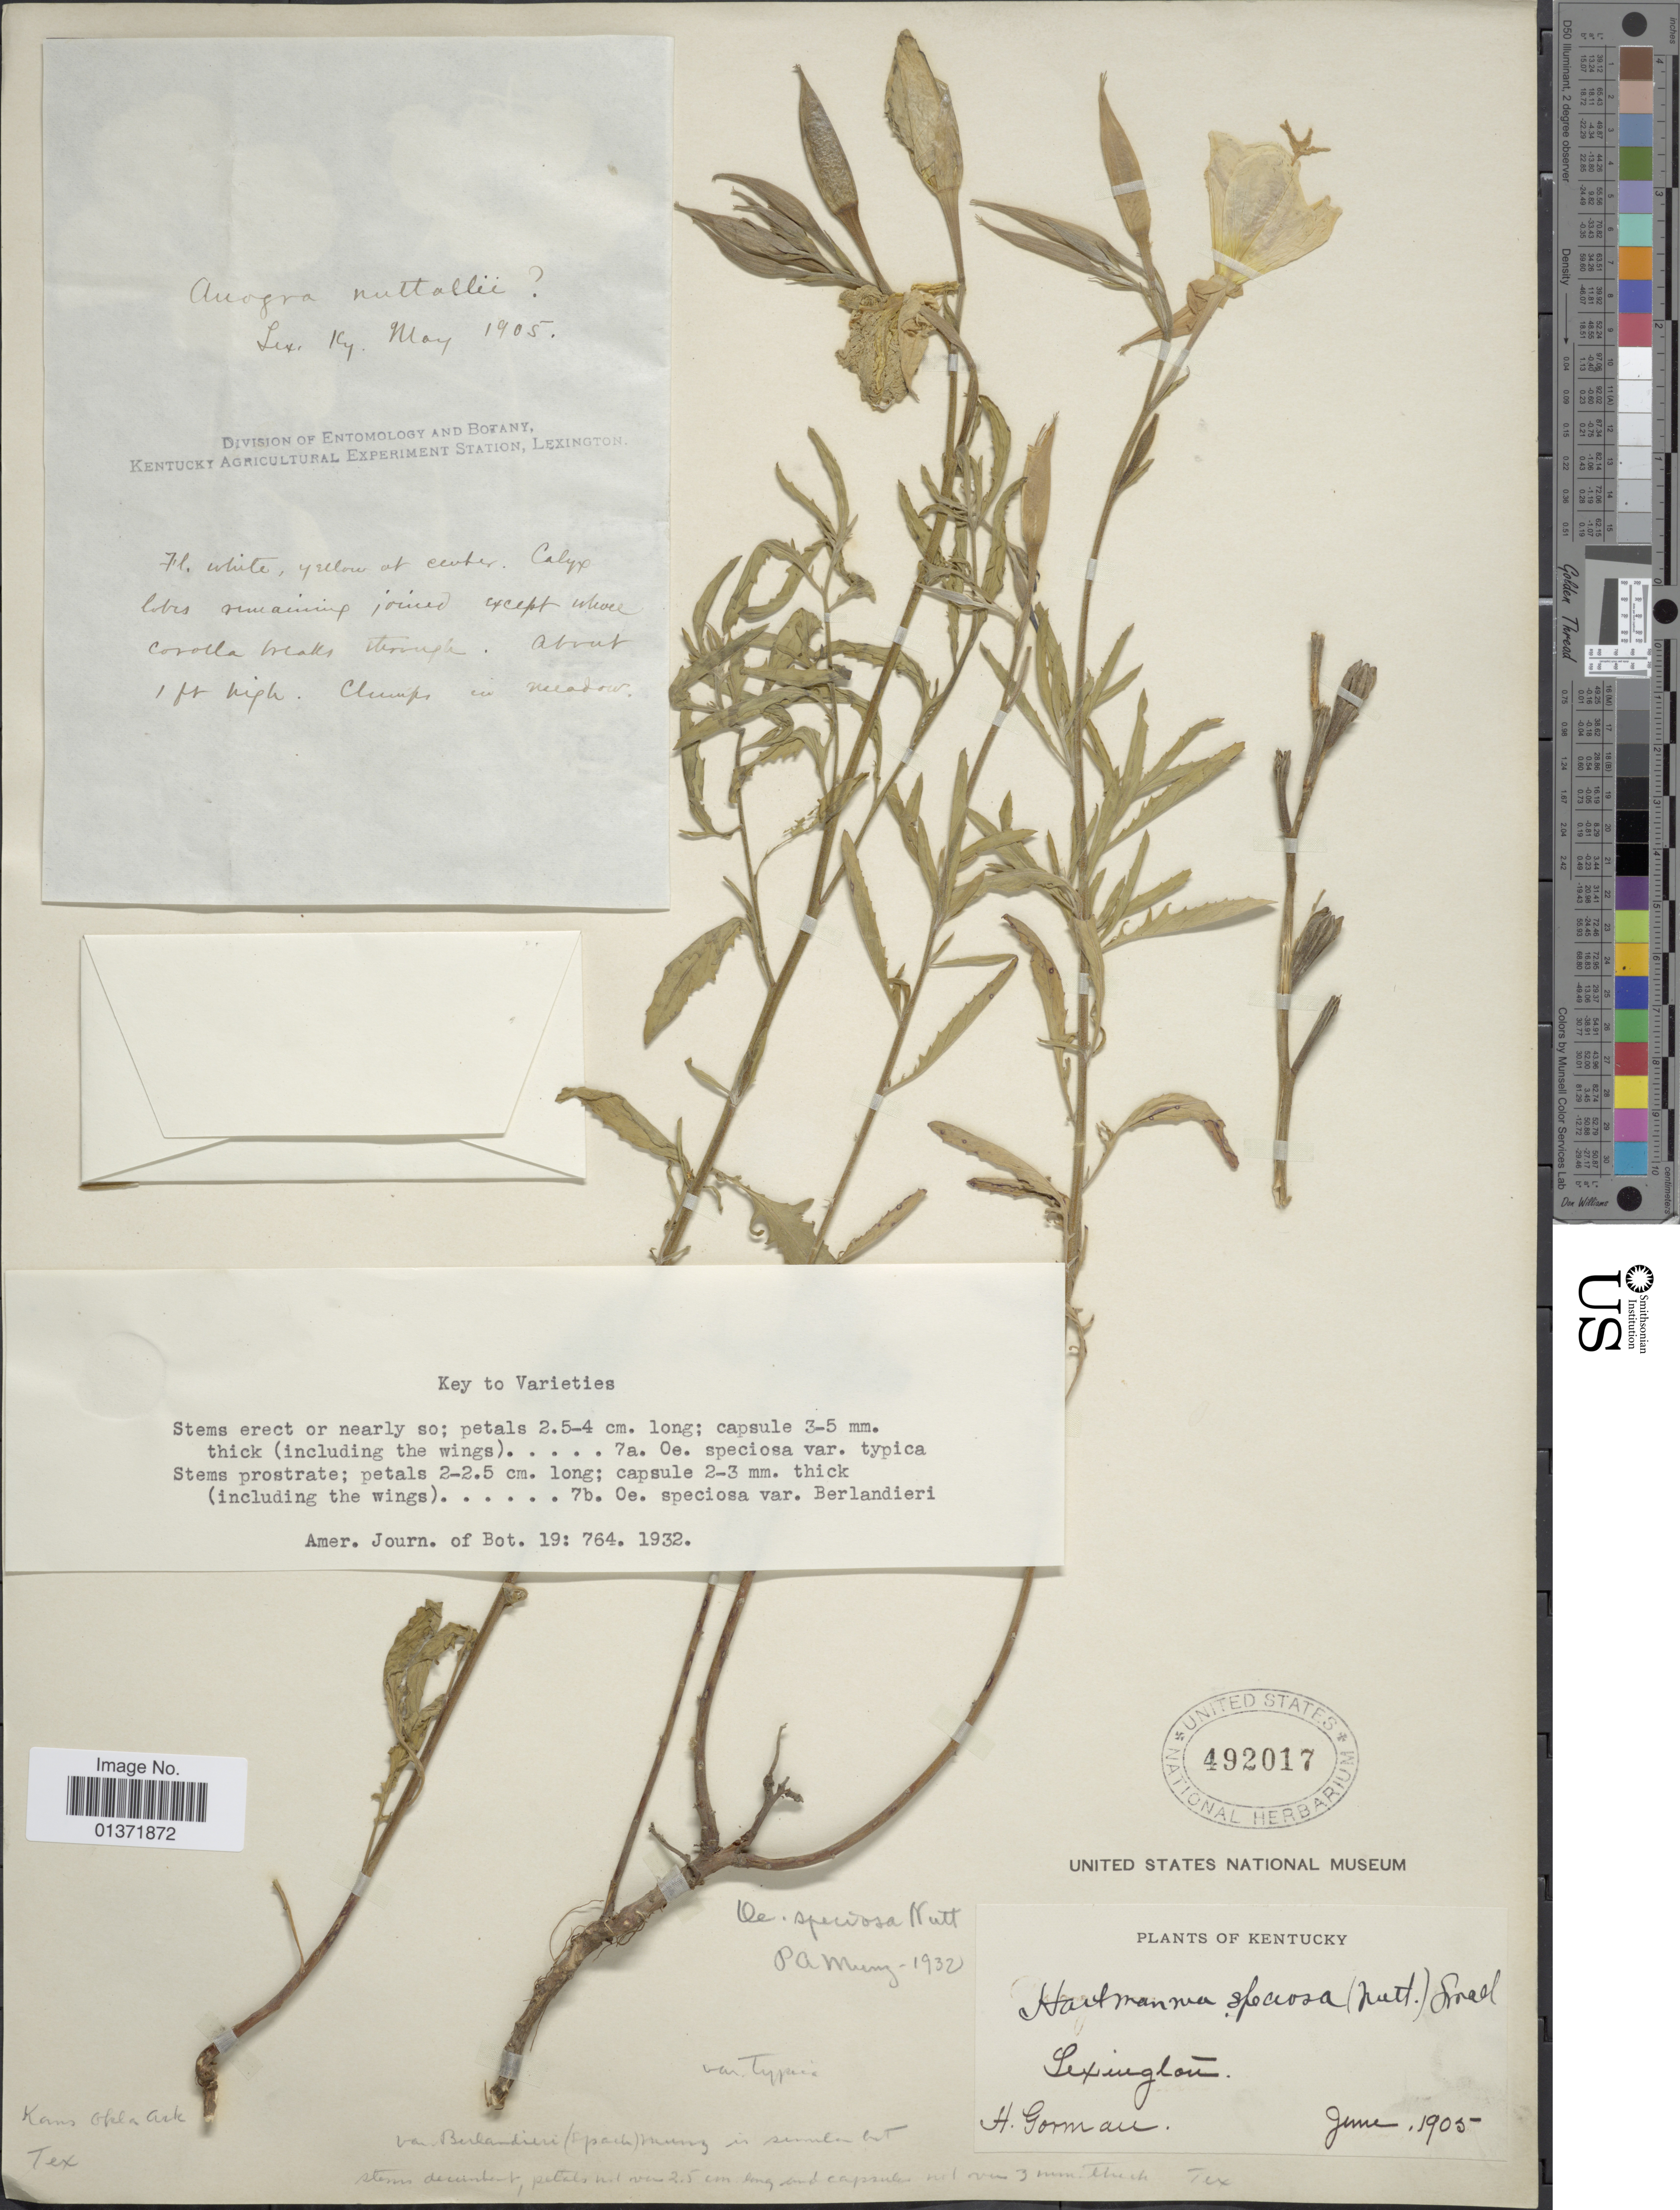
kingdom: Plantae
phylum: Tracheophyta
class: Magnoliopsida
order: Myrtales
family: Onagraceae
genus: Oenothera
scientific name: Oenothera speciosa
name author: Nutt.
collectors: H. Gorman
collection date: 1905-06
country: United States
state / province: Kentucky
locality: Lexington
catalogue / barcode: US 492017